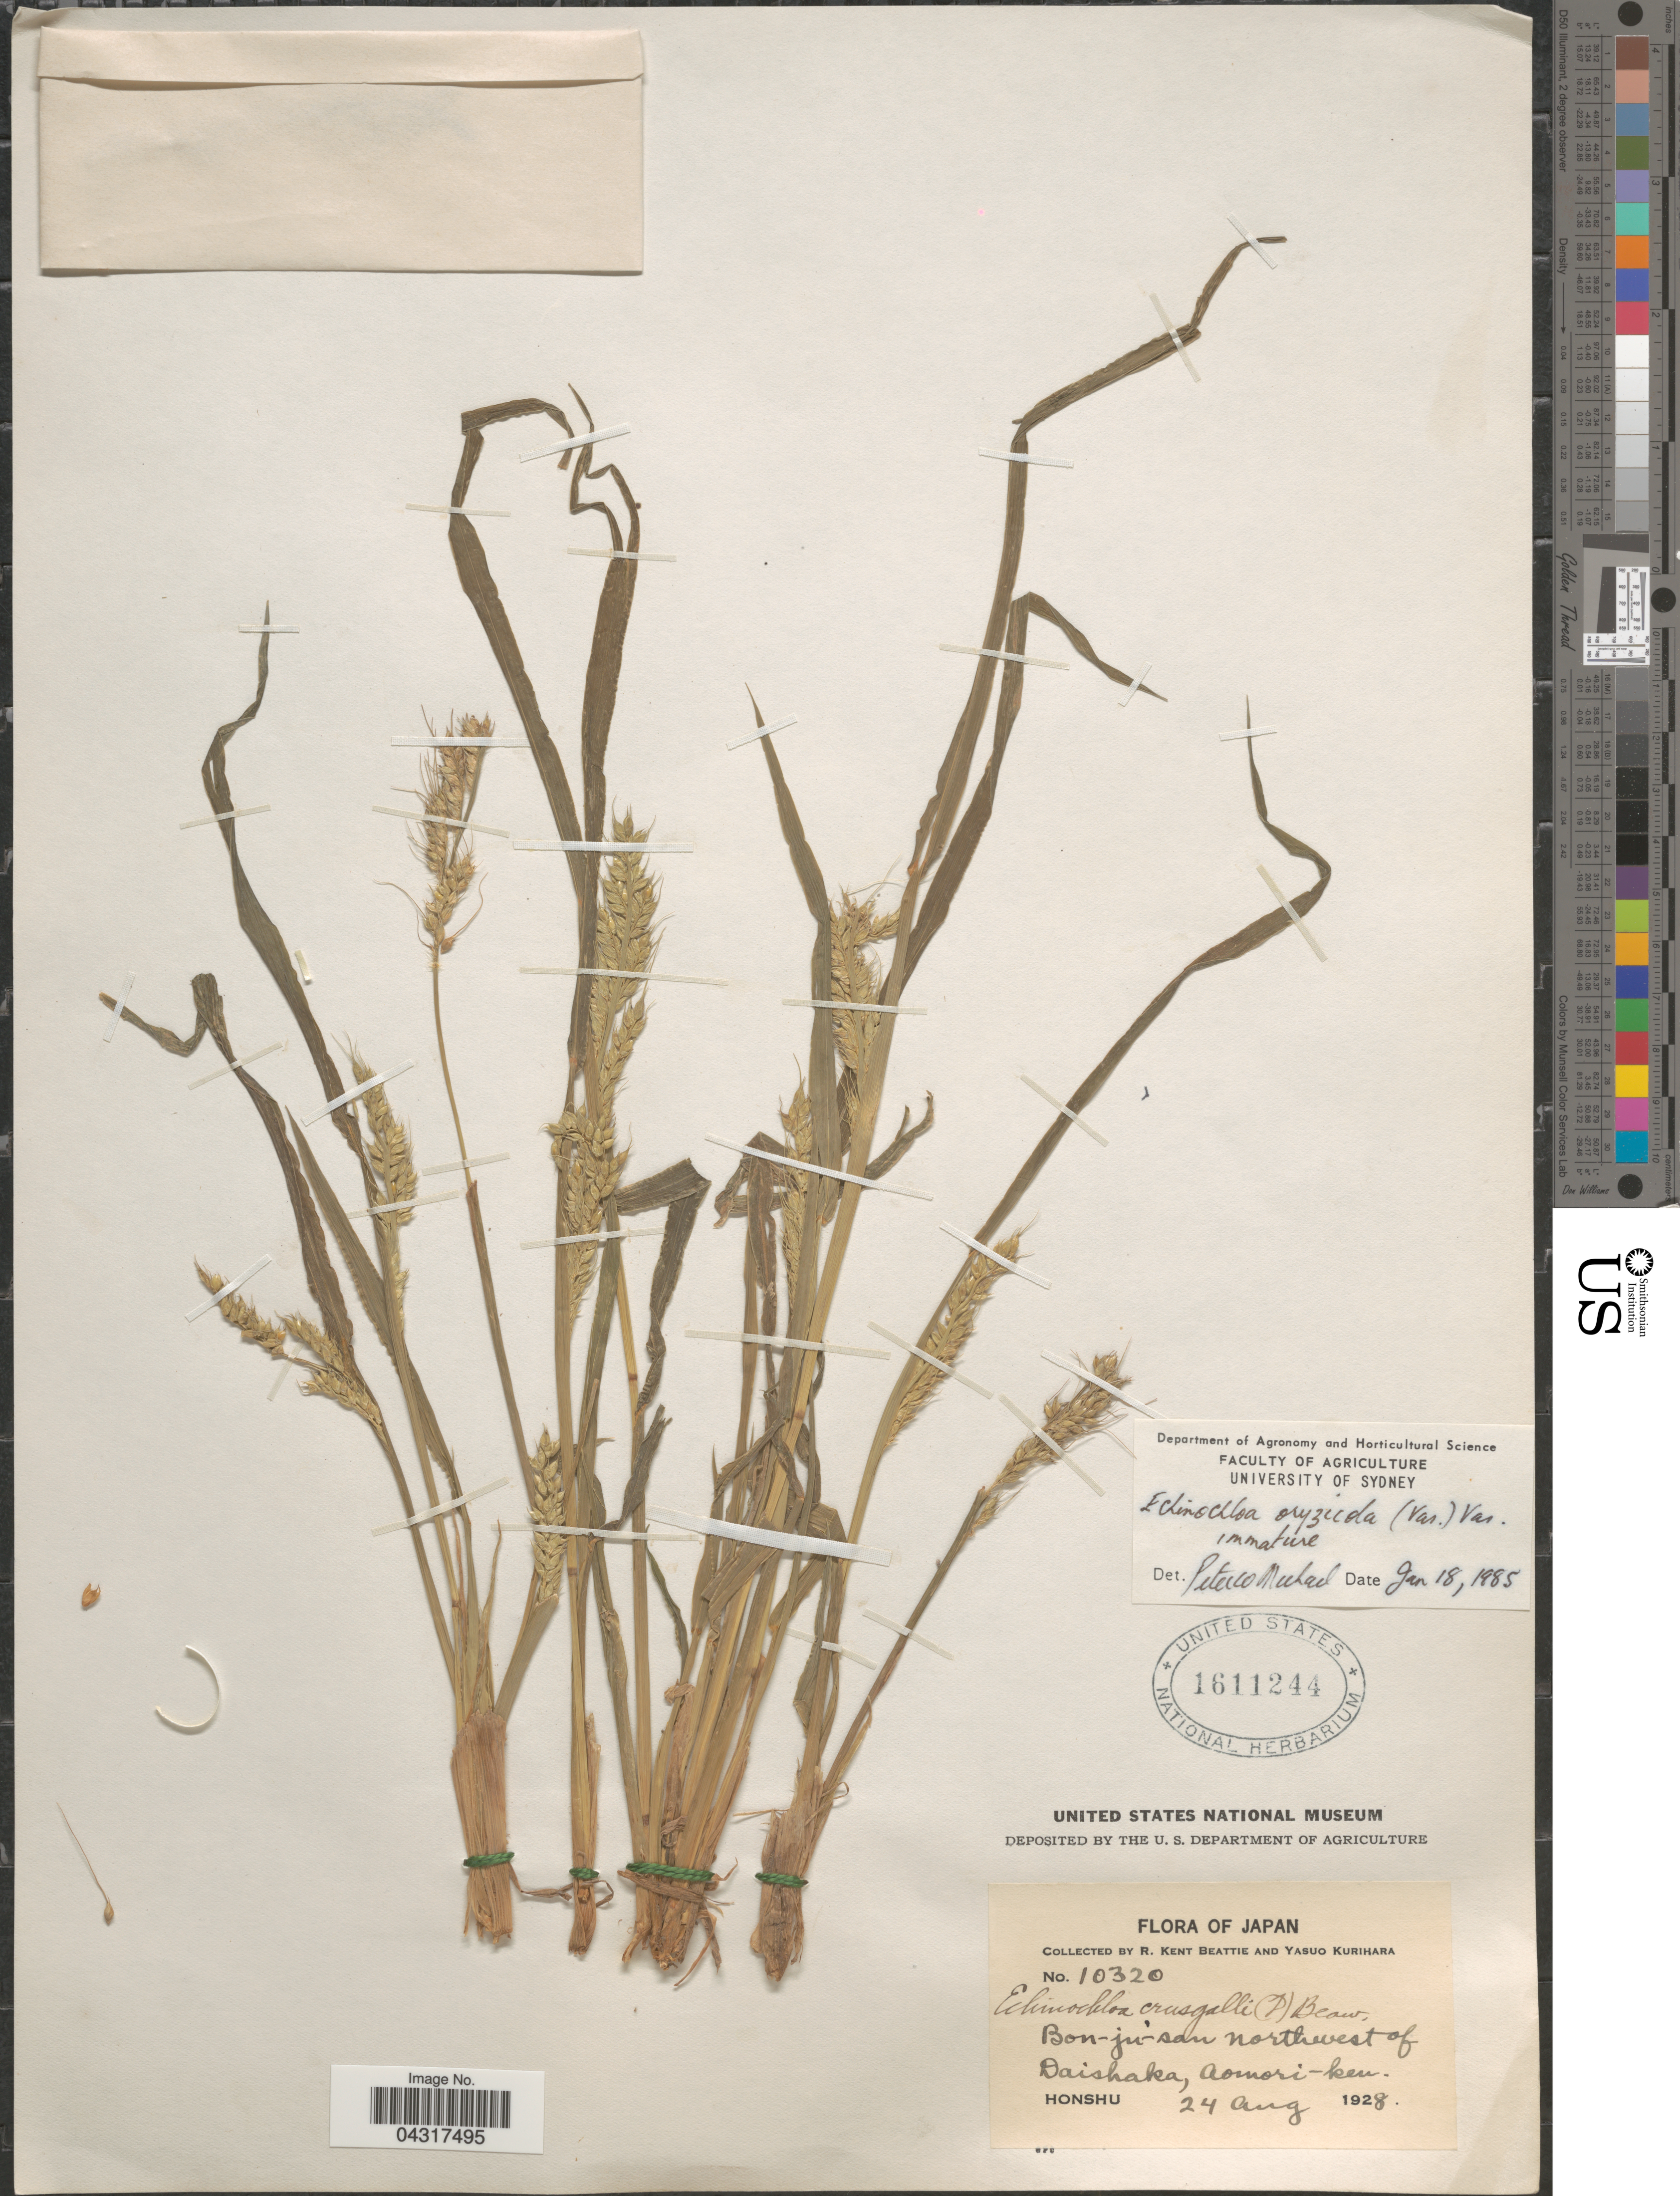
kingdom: Plantae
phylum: Tracheophyta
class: Liliopsida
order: Poales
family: Poaceae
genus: Echinochloa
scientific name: Echinochloa oryzoides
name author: (Ard.) Fritsch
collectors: R. K. Beattie & Y. Kurihara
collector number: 10320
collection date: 1928-08-24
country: Japan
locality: Bon-ju-san Northwest of Daishaka, Aomori-ken. Honshu.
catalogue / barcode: US 1611244